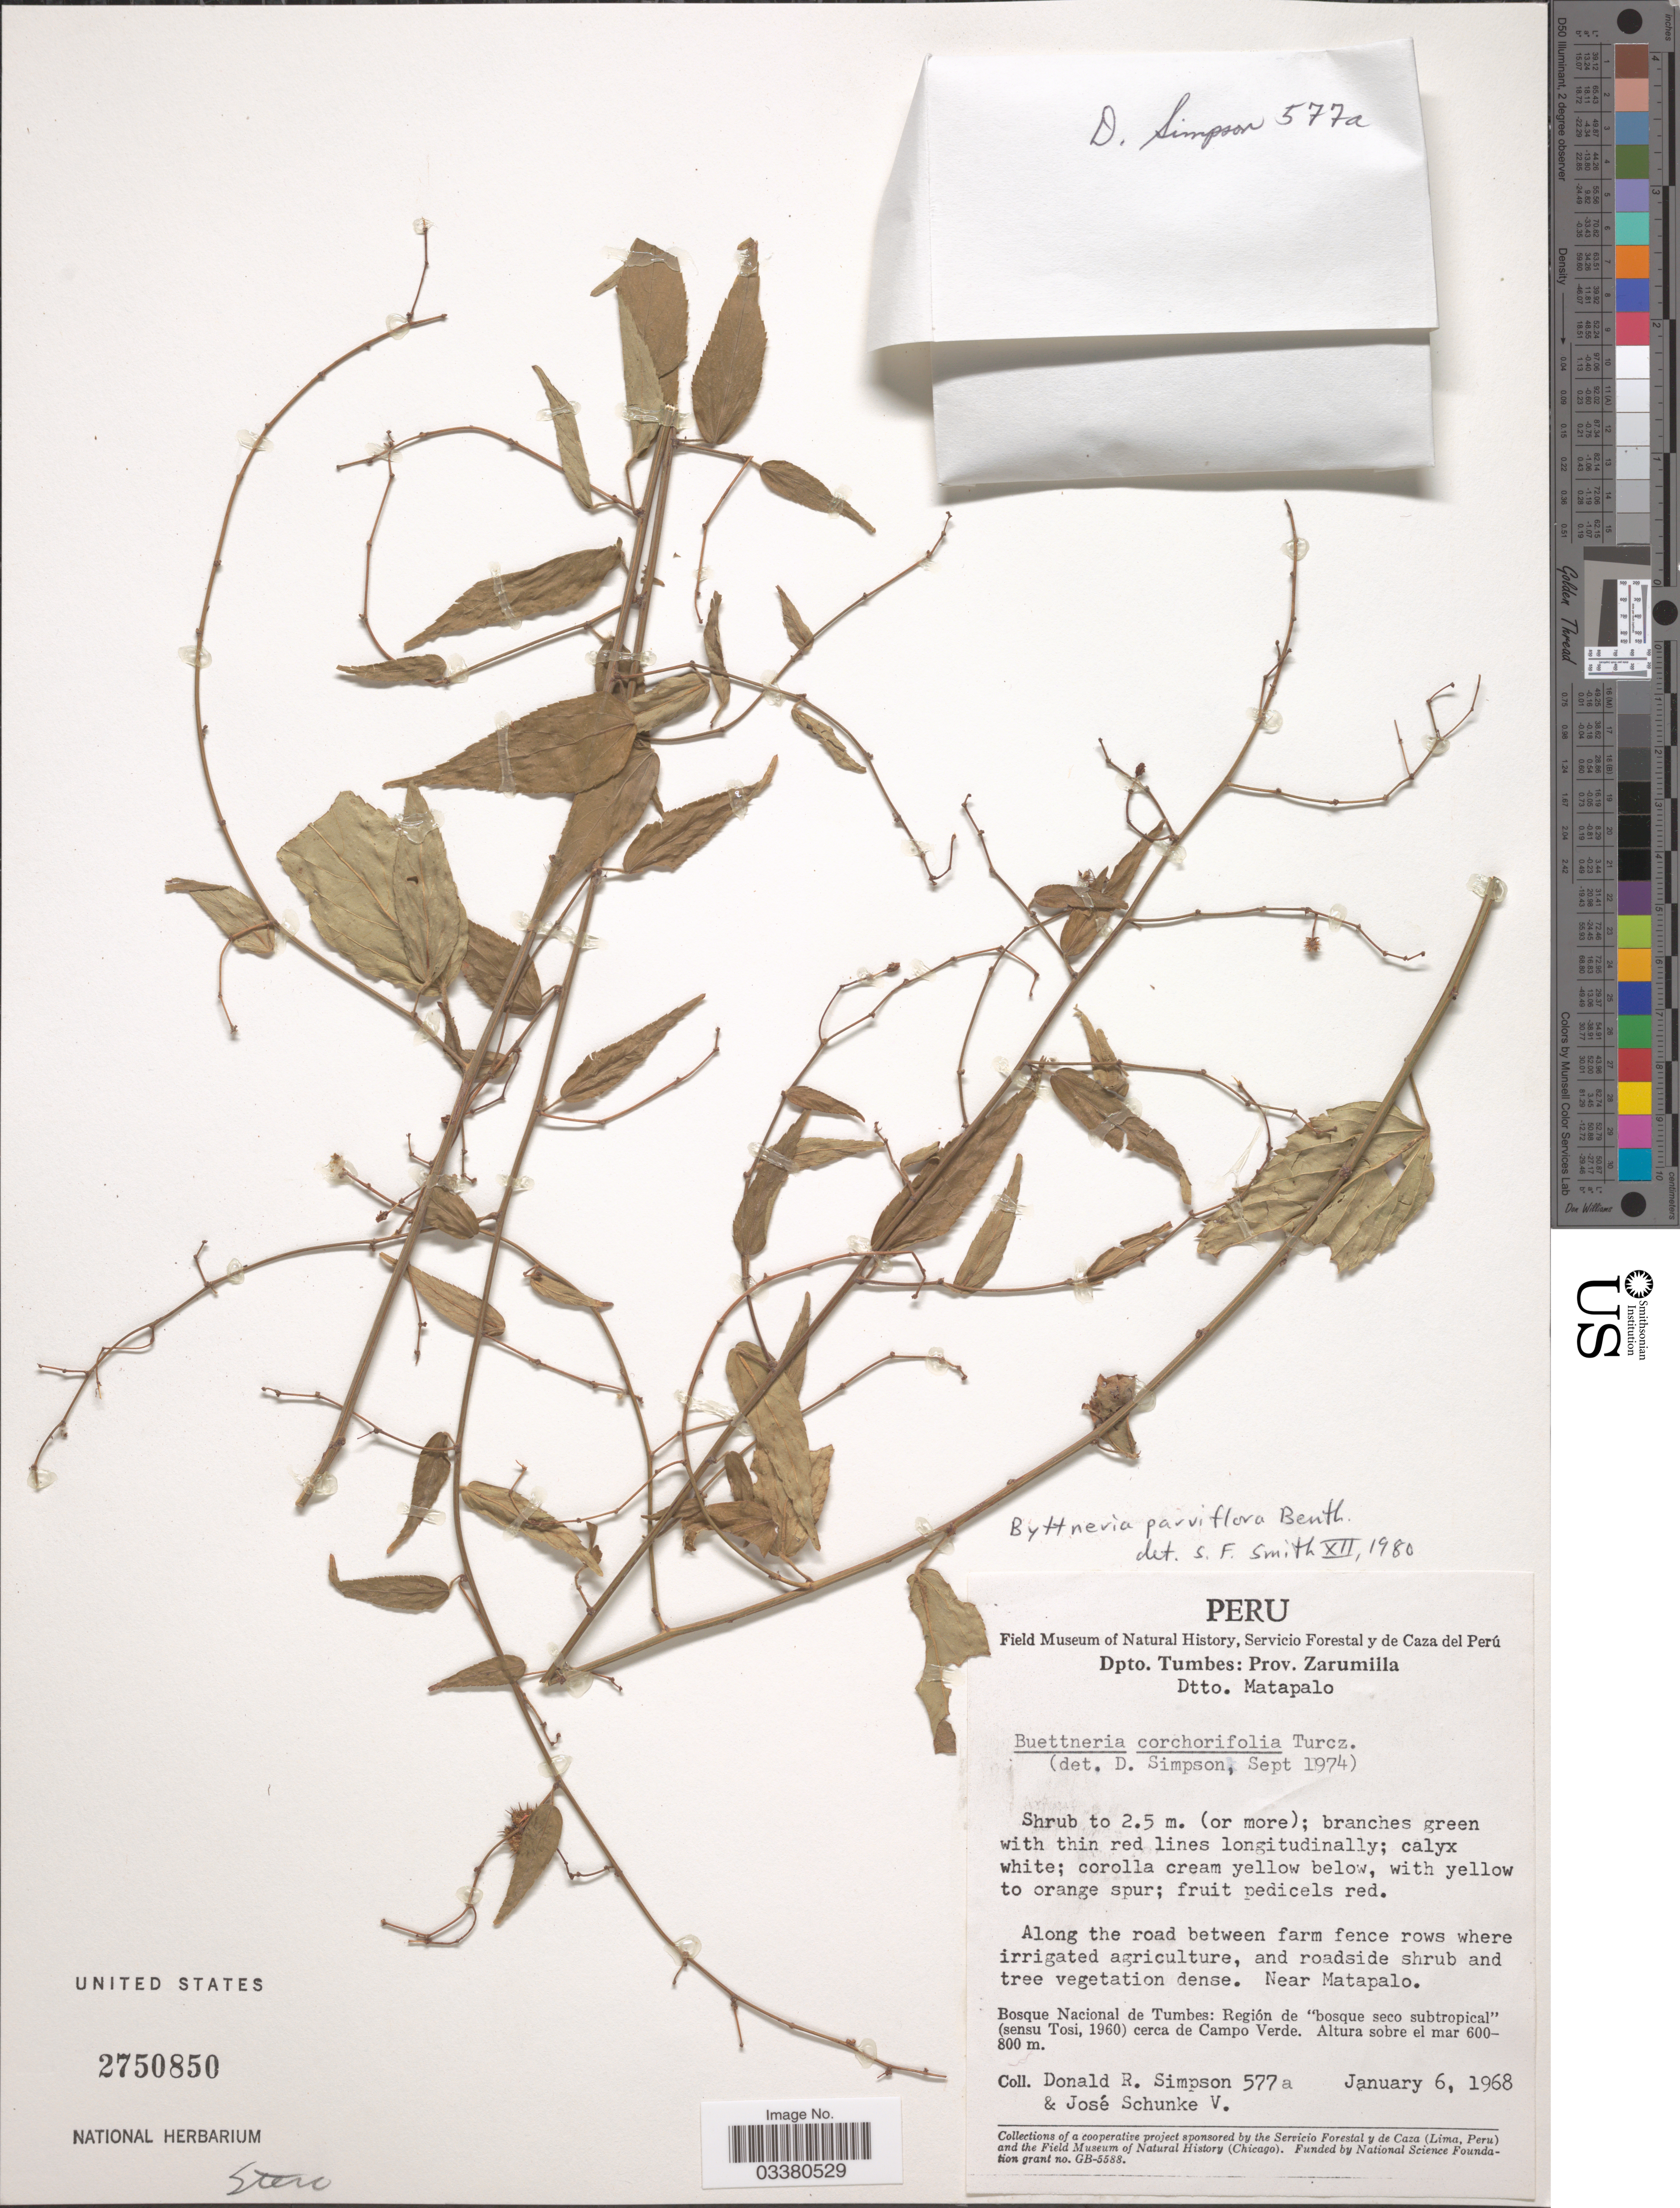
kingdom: Plantae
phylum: Tracheophyta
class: Magnoliopsida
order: Malvales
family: Malvaceae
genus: Byttneria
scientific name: Byttneria parviflora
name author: Benth.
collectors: D. R. Simpson & J. Schunke Vigo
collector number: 577a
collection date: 1968-01-06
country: Peru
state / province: Tumbes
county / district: Zarumilla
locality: Dpto. Tumbes: Prov. Zarumilla. Dtto. Matapalo. Along the road between farm fence rows where irrigated agriculture. Near Matapalo. Bosque National de Tumbes: Región de "bosque seco subtropical" (sensu Tosi, 1960) cerca de Campo Verde.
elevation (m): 600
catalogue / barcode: US 2750850